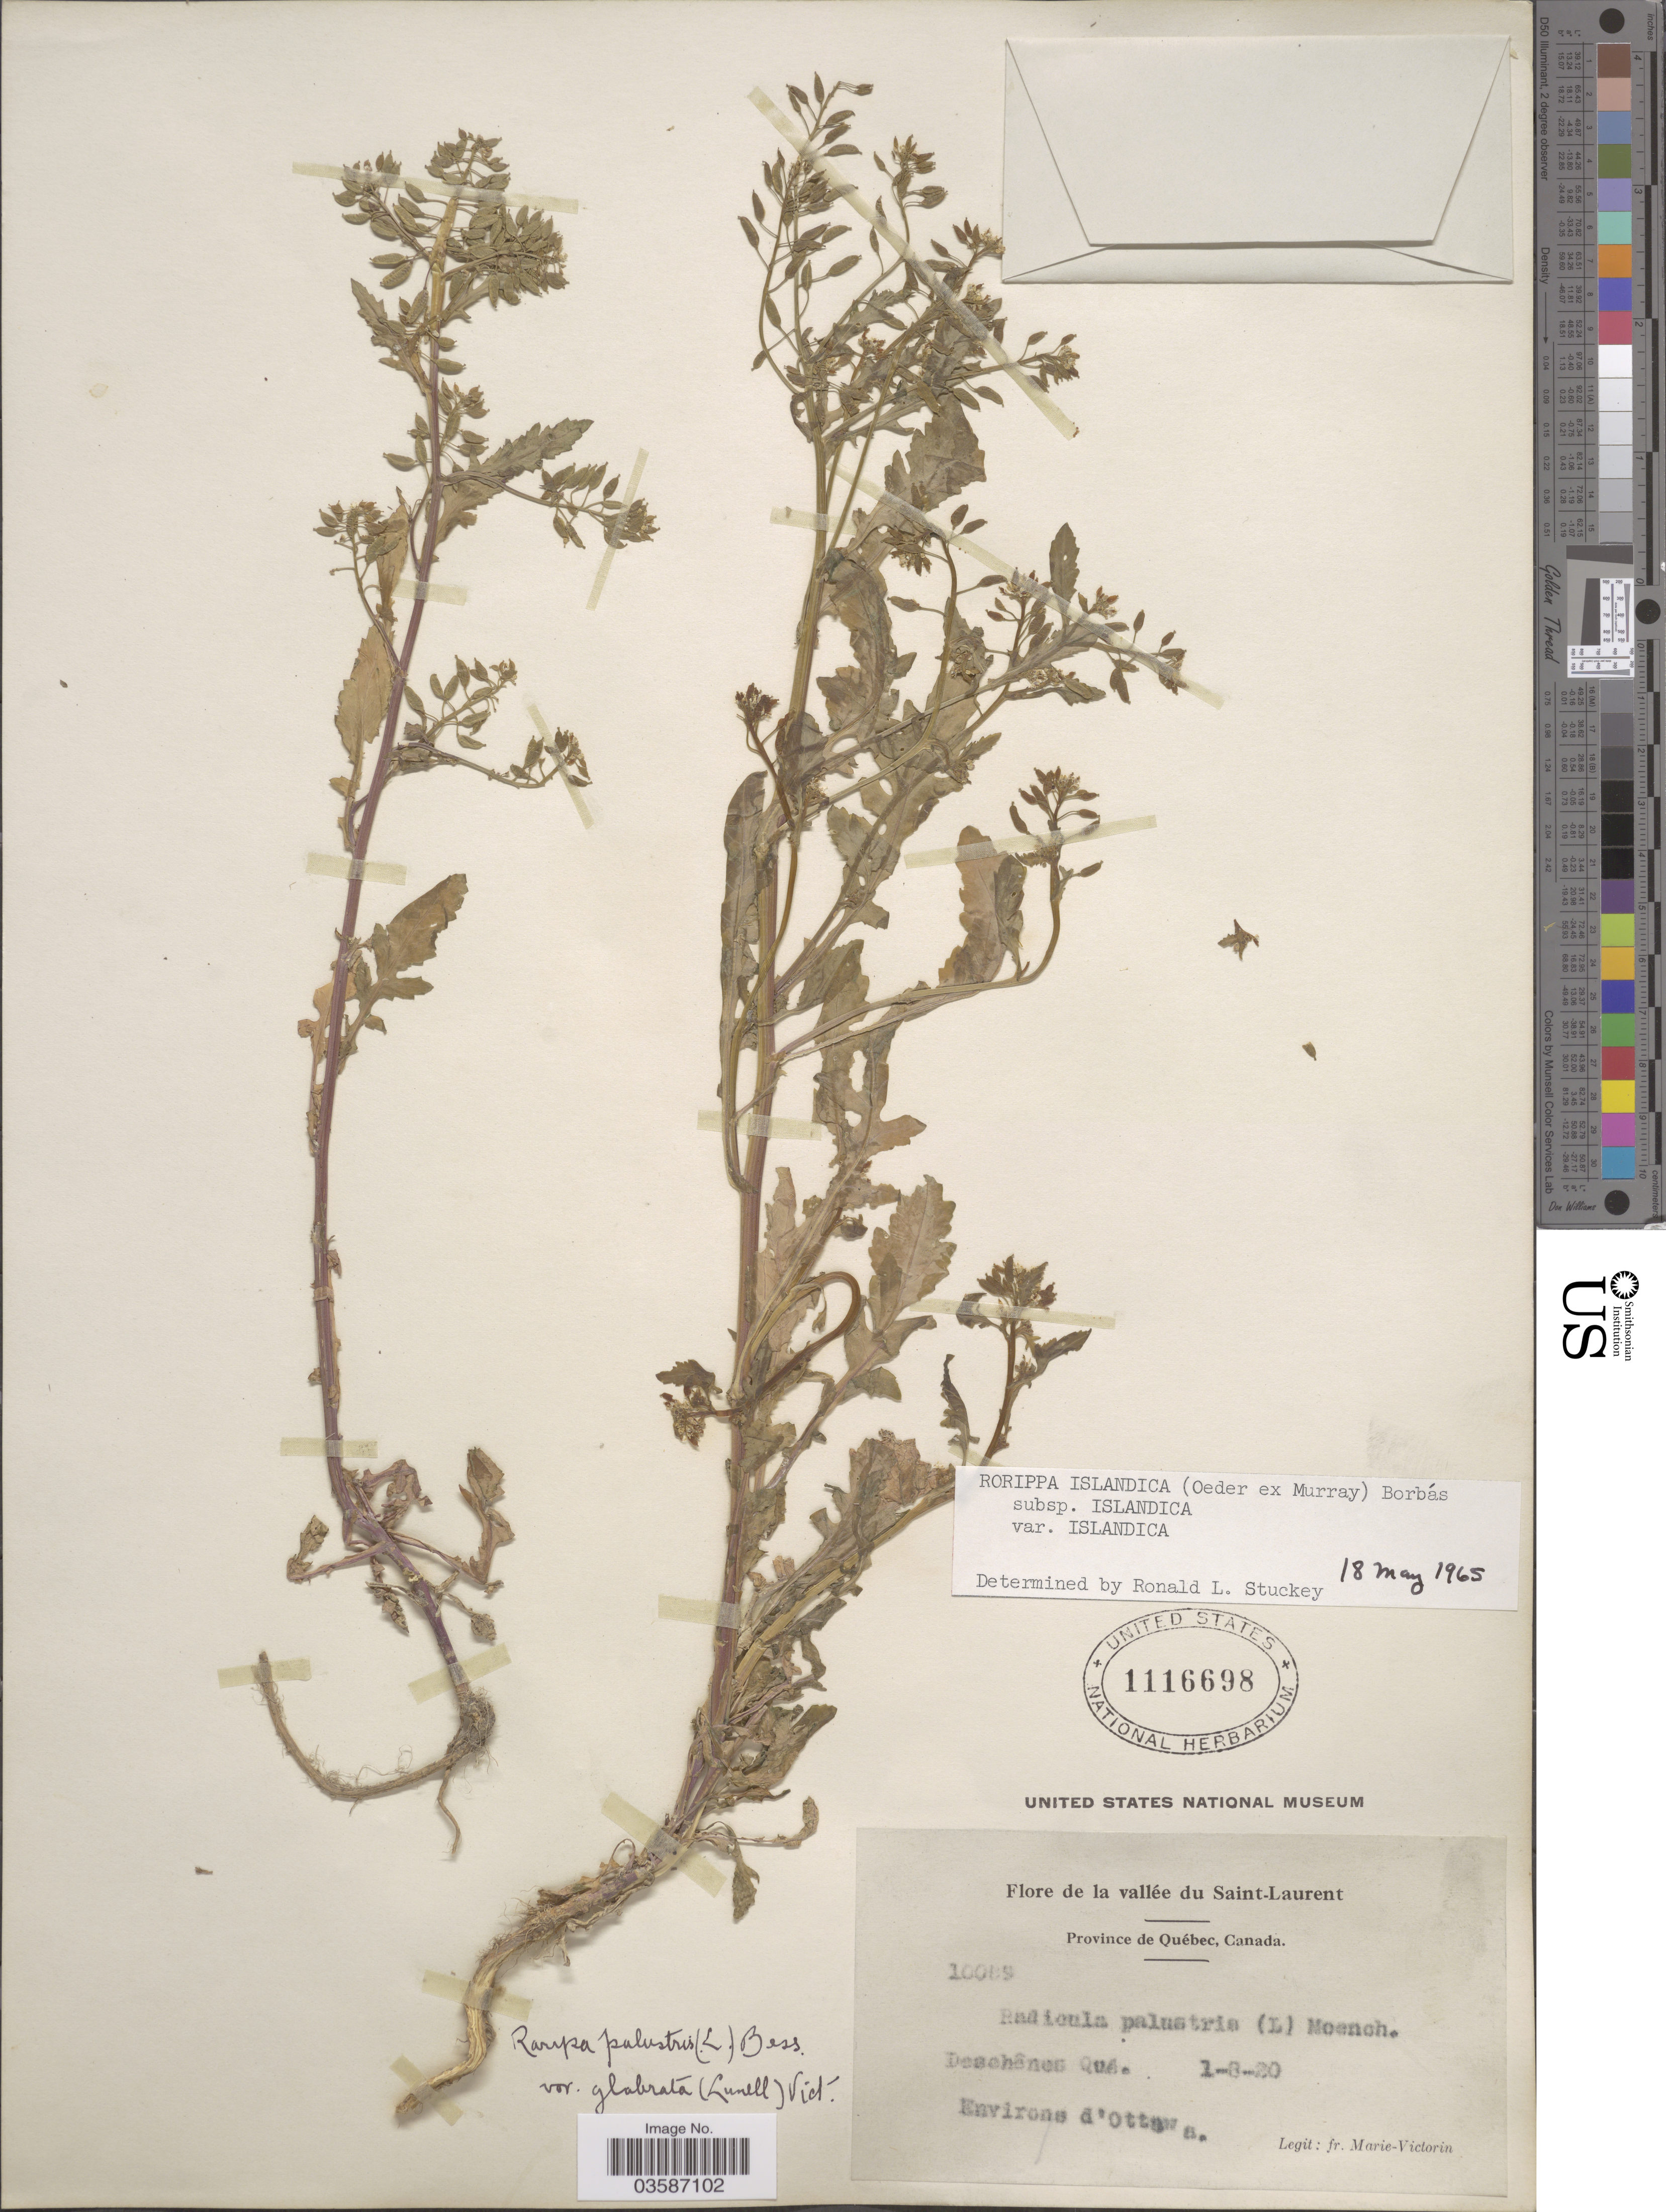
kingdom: Plantae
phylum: Tracheophyta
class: Magnoliopsida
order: Brassicales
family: Brassicaceae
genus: Rorippa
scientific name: Rorippa islandica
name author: (Oeder) Borbás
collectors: F. Marie-Victorin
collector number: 10089*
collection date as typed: Transcribed d/m/y: 1/8/20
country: Canada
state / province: Quebec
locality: La vallée du Saint-Laurent. Deschênes. Environs d'Ottawa.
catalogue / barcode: US 1116698